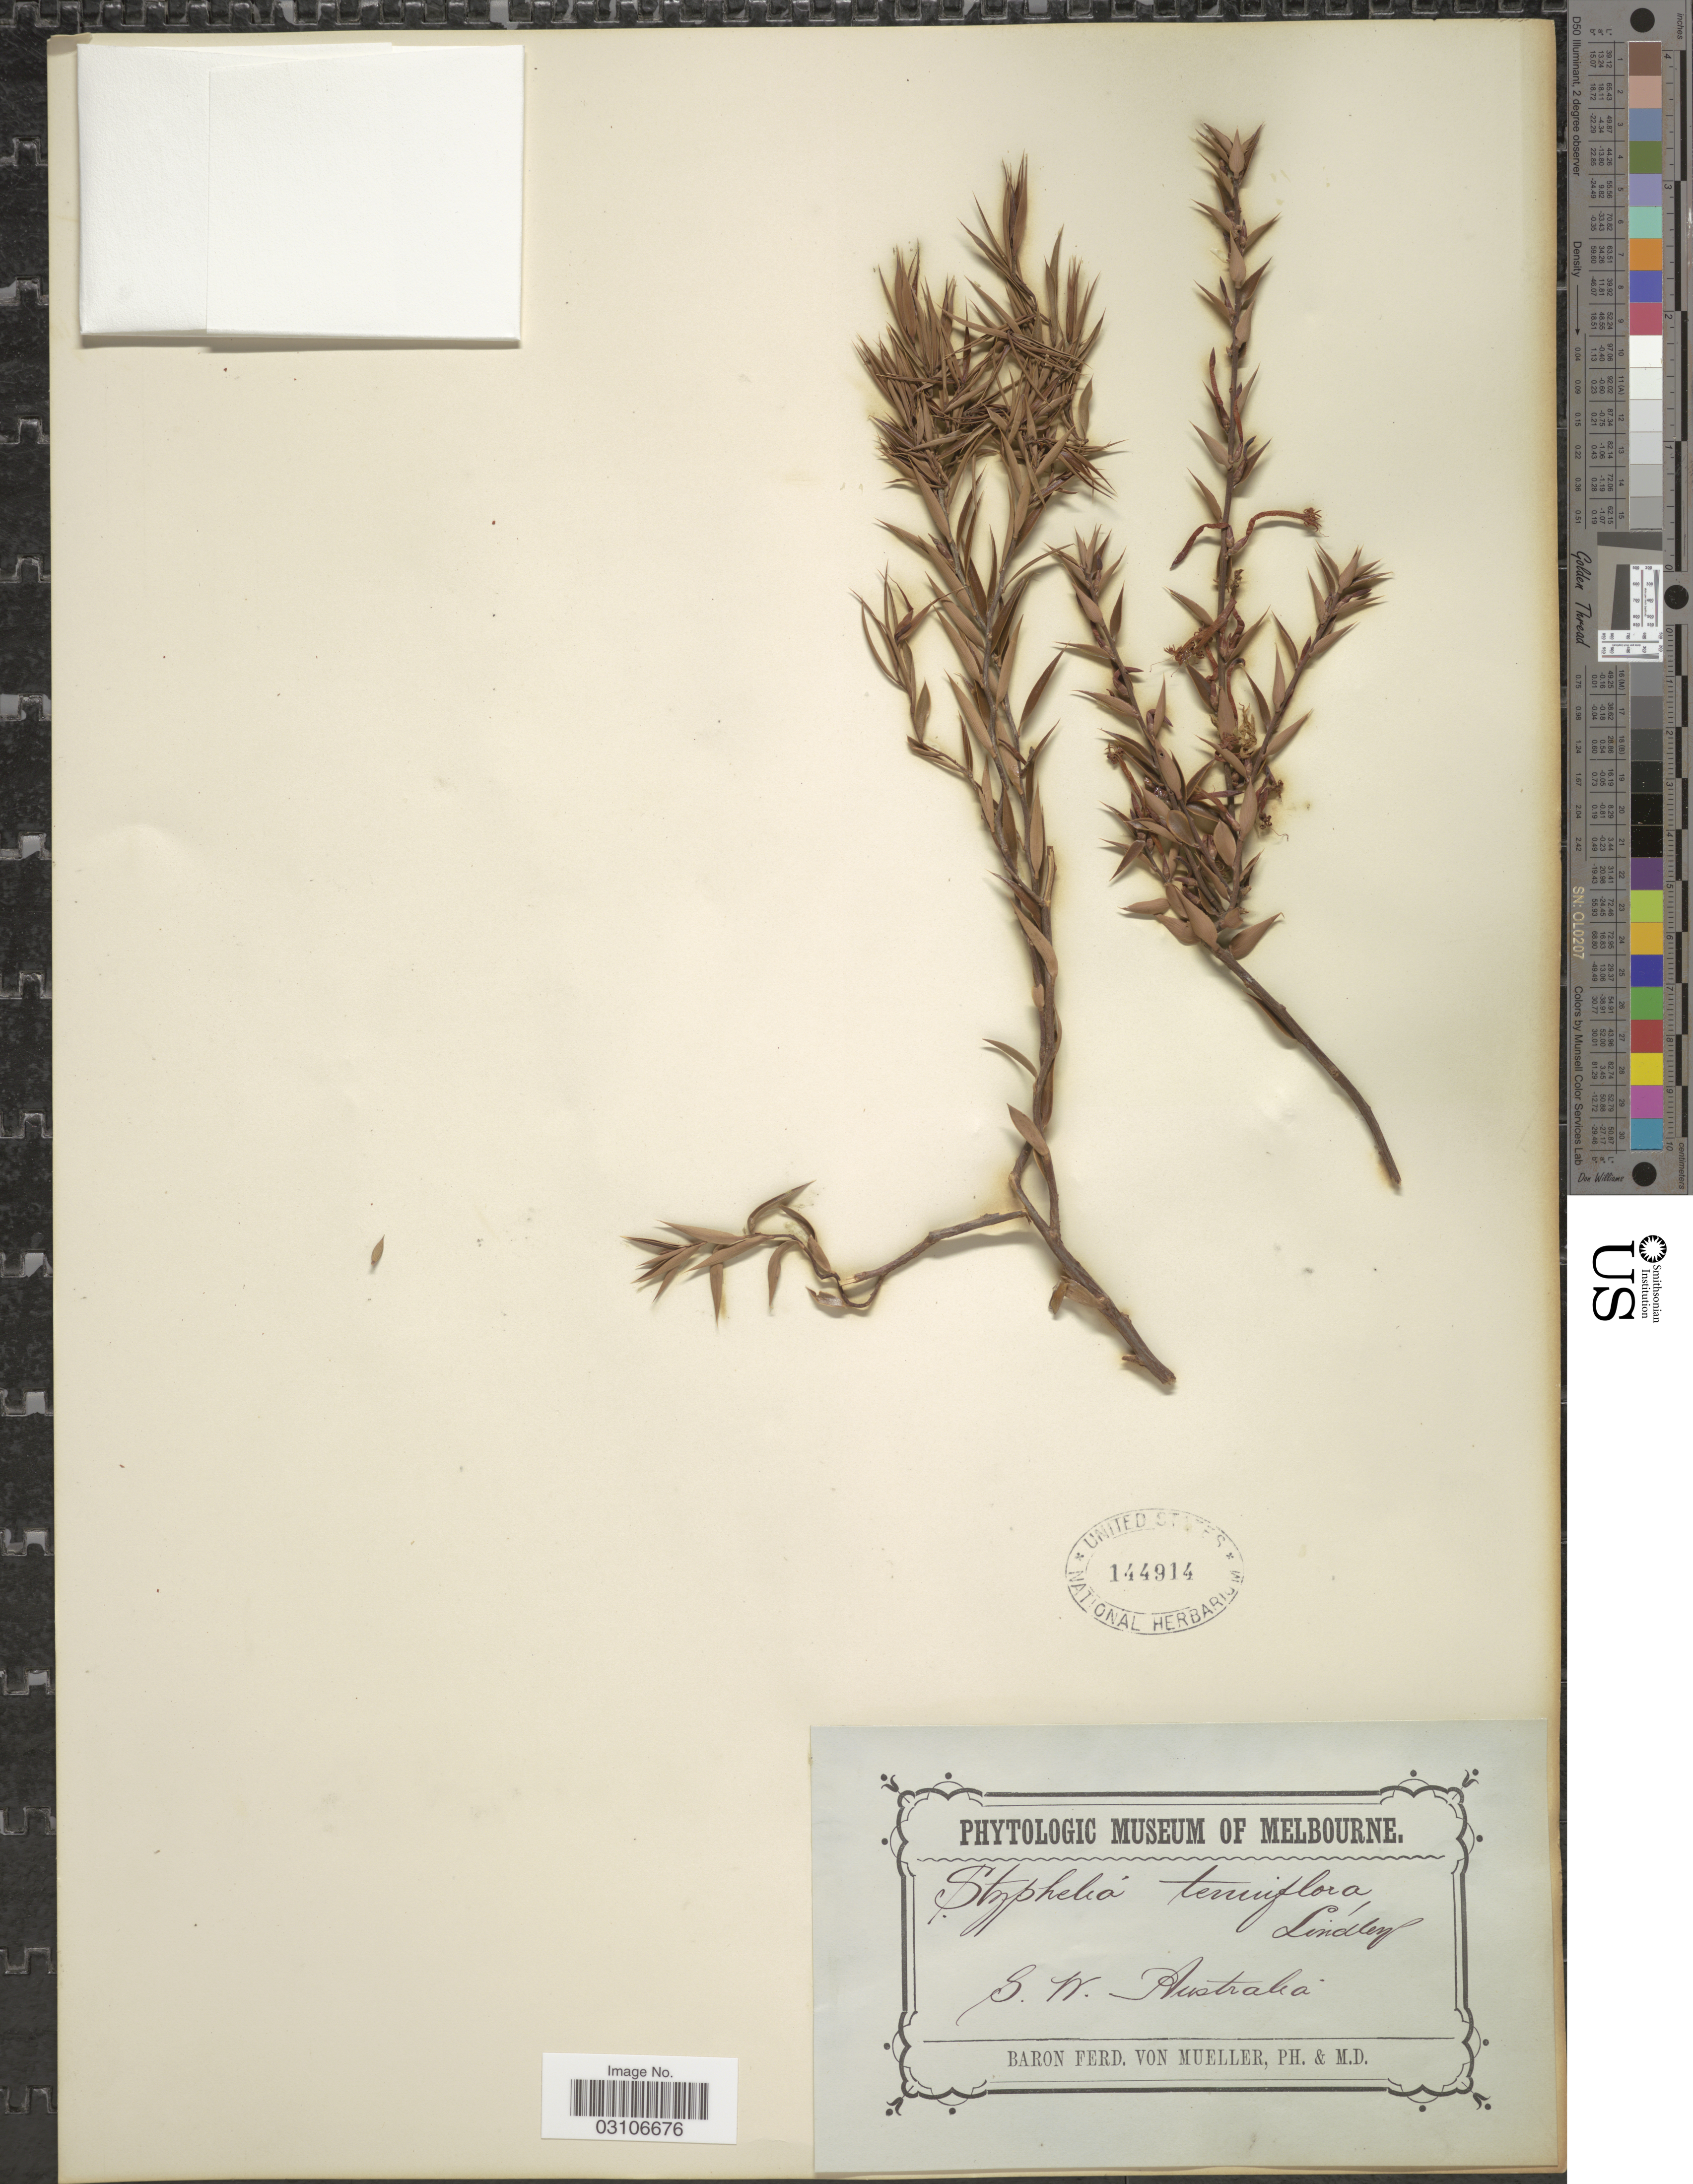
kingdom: Plantae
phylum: Tracheophyta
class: Magnoliopsida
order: Ericales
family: Ericaceae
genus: Styphelia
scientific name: Styphelia tenuiflora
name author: Benth.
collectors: F. Mueller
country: Australia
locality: S.W. Australia.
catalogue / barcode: US 144914